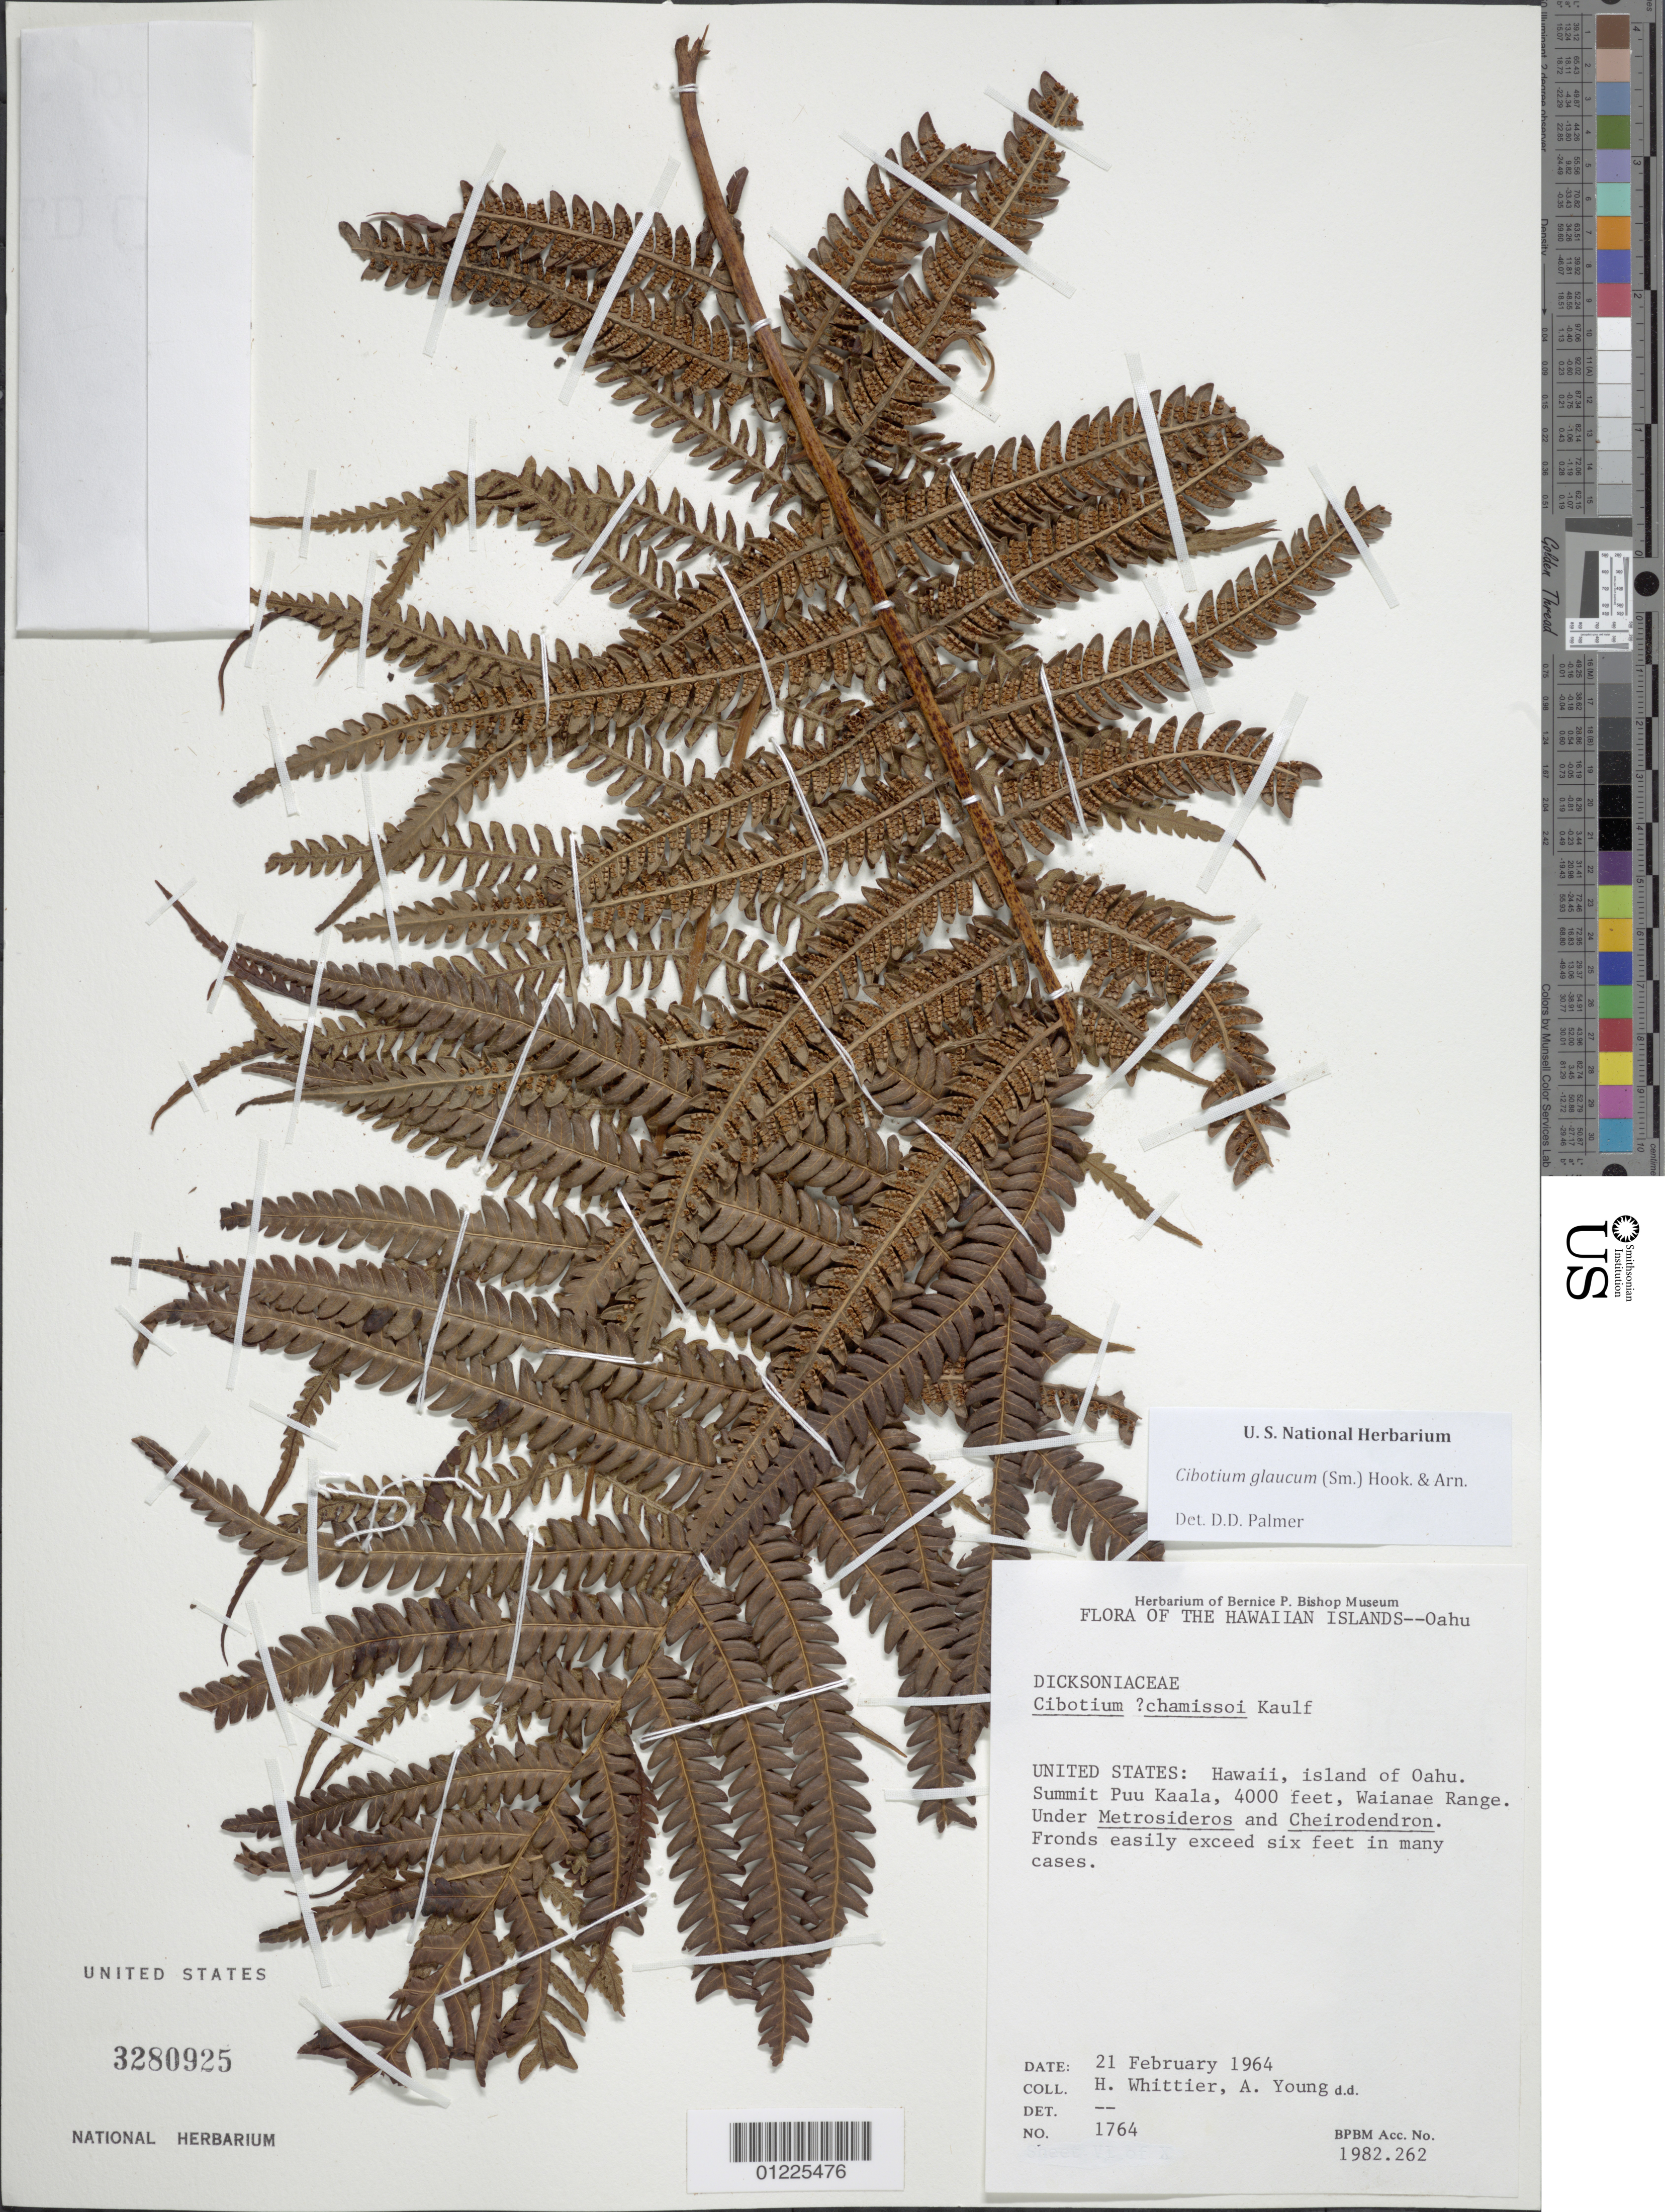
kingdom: Plantae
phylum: Tracheophyta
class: Polypodiopsida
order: Cyatheales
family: Cibotiaceae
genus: Cibotium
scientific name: Cibotium glaucum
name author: (Sm.) Hook. & Arn.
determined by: Palmer, D. D.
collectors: H. Whittier & A. Young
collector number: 1764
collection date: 1964-02-21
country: United States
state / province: Hawaii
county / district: Honolulu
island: Oahu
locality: Summit Puu Kaala, Waianae Range.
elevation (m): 1219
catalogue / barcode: US 3280925